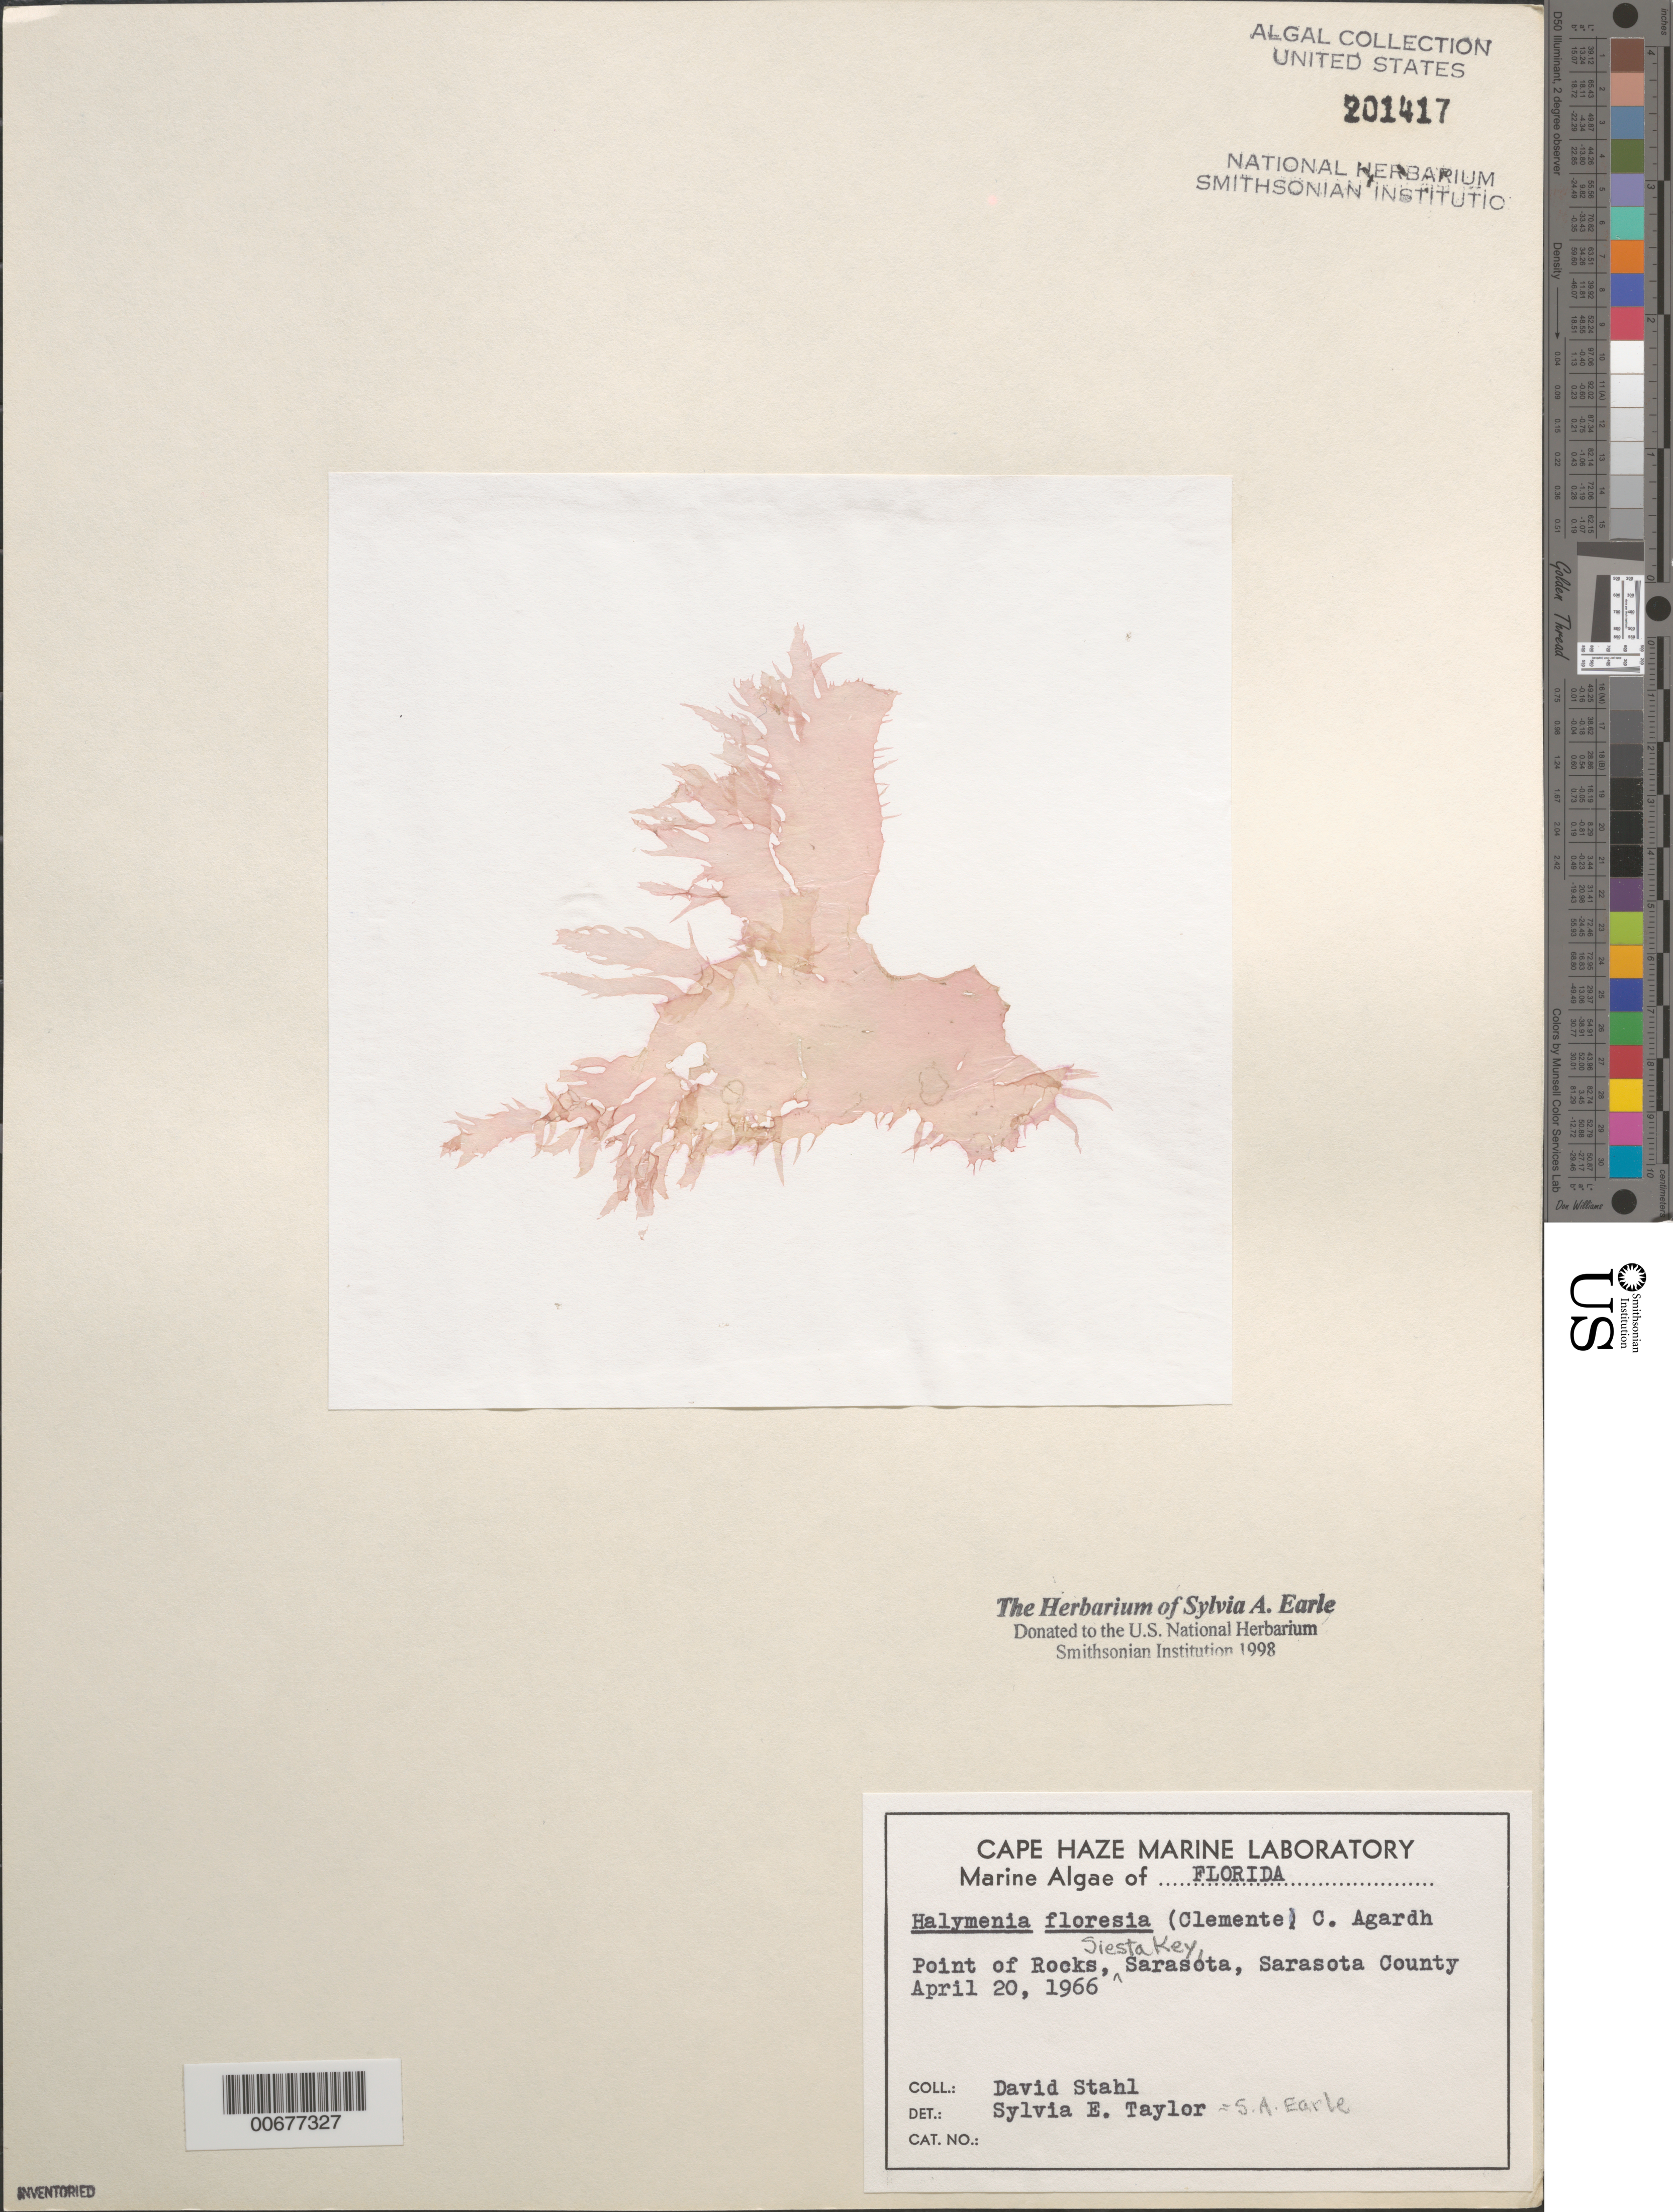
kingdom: Plantae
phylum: Rhodophyta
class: Florideophyceae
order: Halymeniales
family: Halymeniaceae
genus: Halymenia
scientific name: Halymenia floresii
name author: (Clemente) C. Agardh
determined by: Earle, S. A.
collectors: D. Stahl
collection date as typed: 20 Apr 1966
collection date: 1966-04-20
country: United States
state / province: Florida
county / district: Sarasota County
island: Siesta Key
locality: Point of Rocks, Sarasota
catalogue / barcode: US 201417